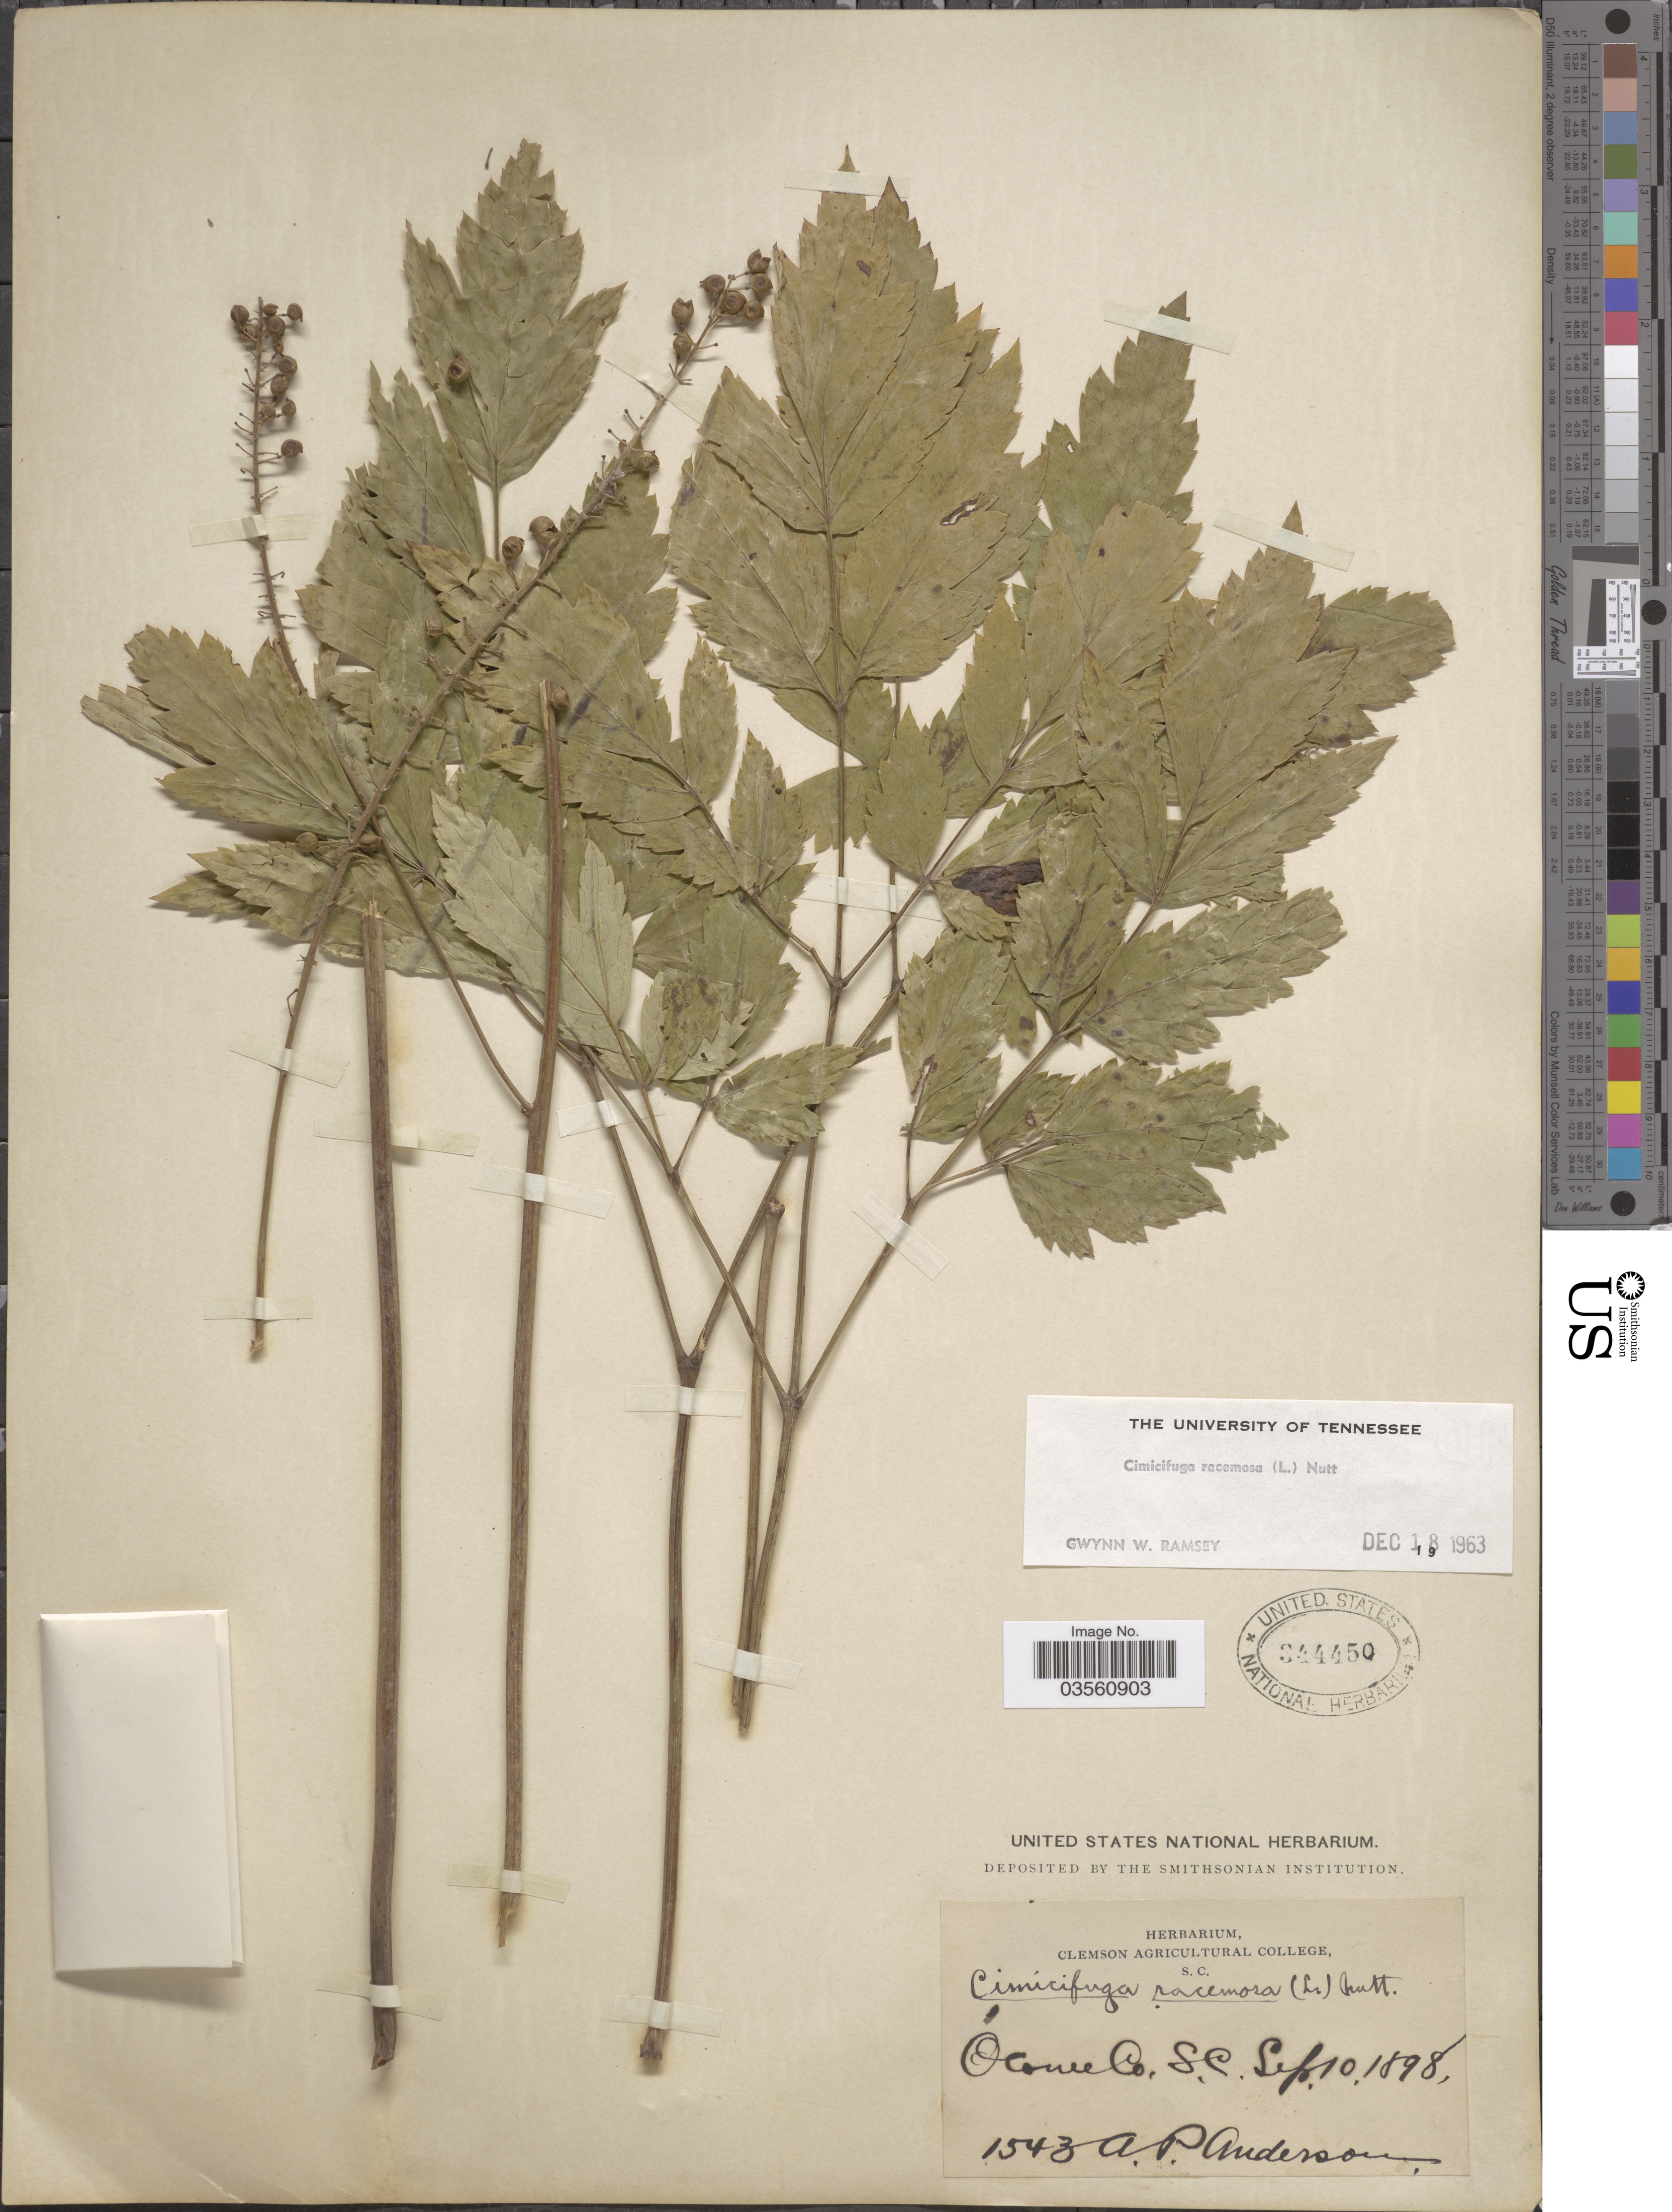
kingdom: Plantae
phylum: Tracheophyta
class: Magnoliopsida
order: Ranunculales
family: Ranunculaceae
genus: Actaea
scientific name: Actaea racemosa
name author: L.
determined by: Strong, M. T., (US), Smithsonian Institution - National Museum of Natural History (UNITED STATES)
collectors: A. P. Anderson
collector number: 1543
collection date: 1898-09-10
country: United States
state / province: South Carolina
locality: Oconee Co.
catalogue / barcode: US 344450